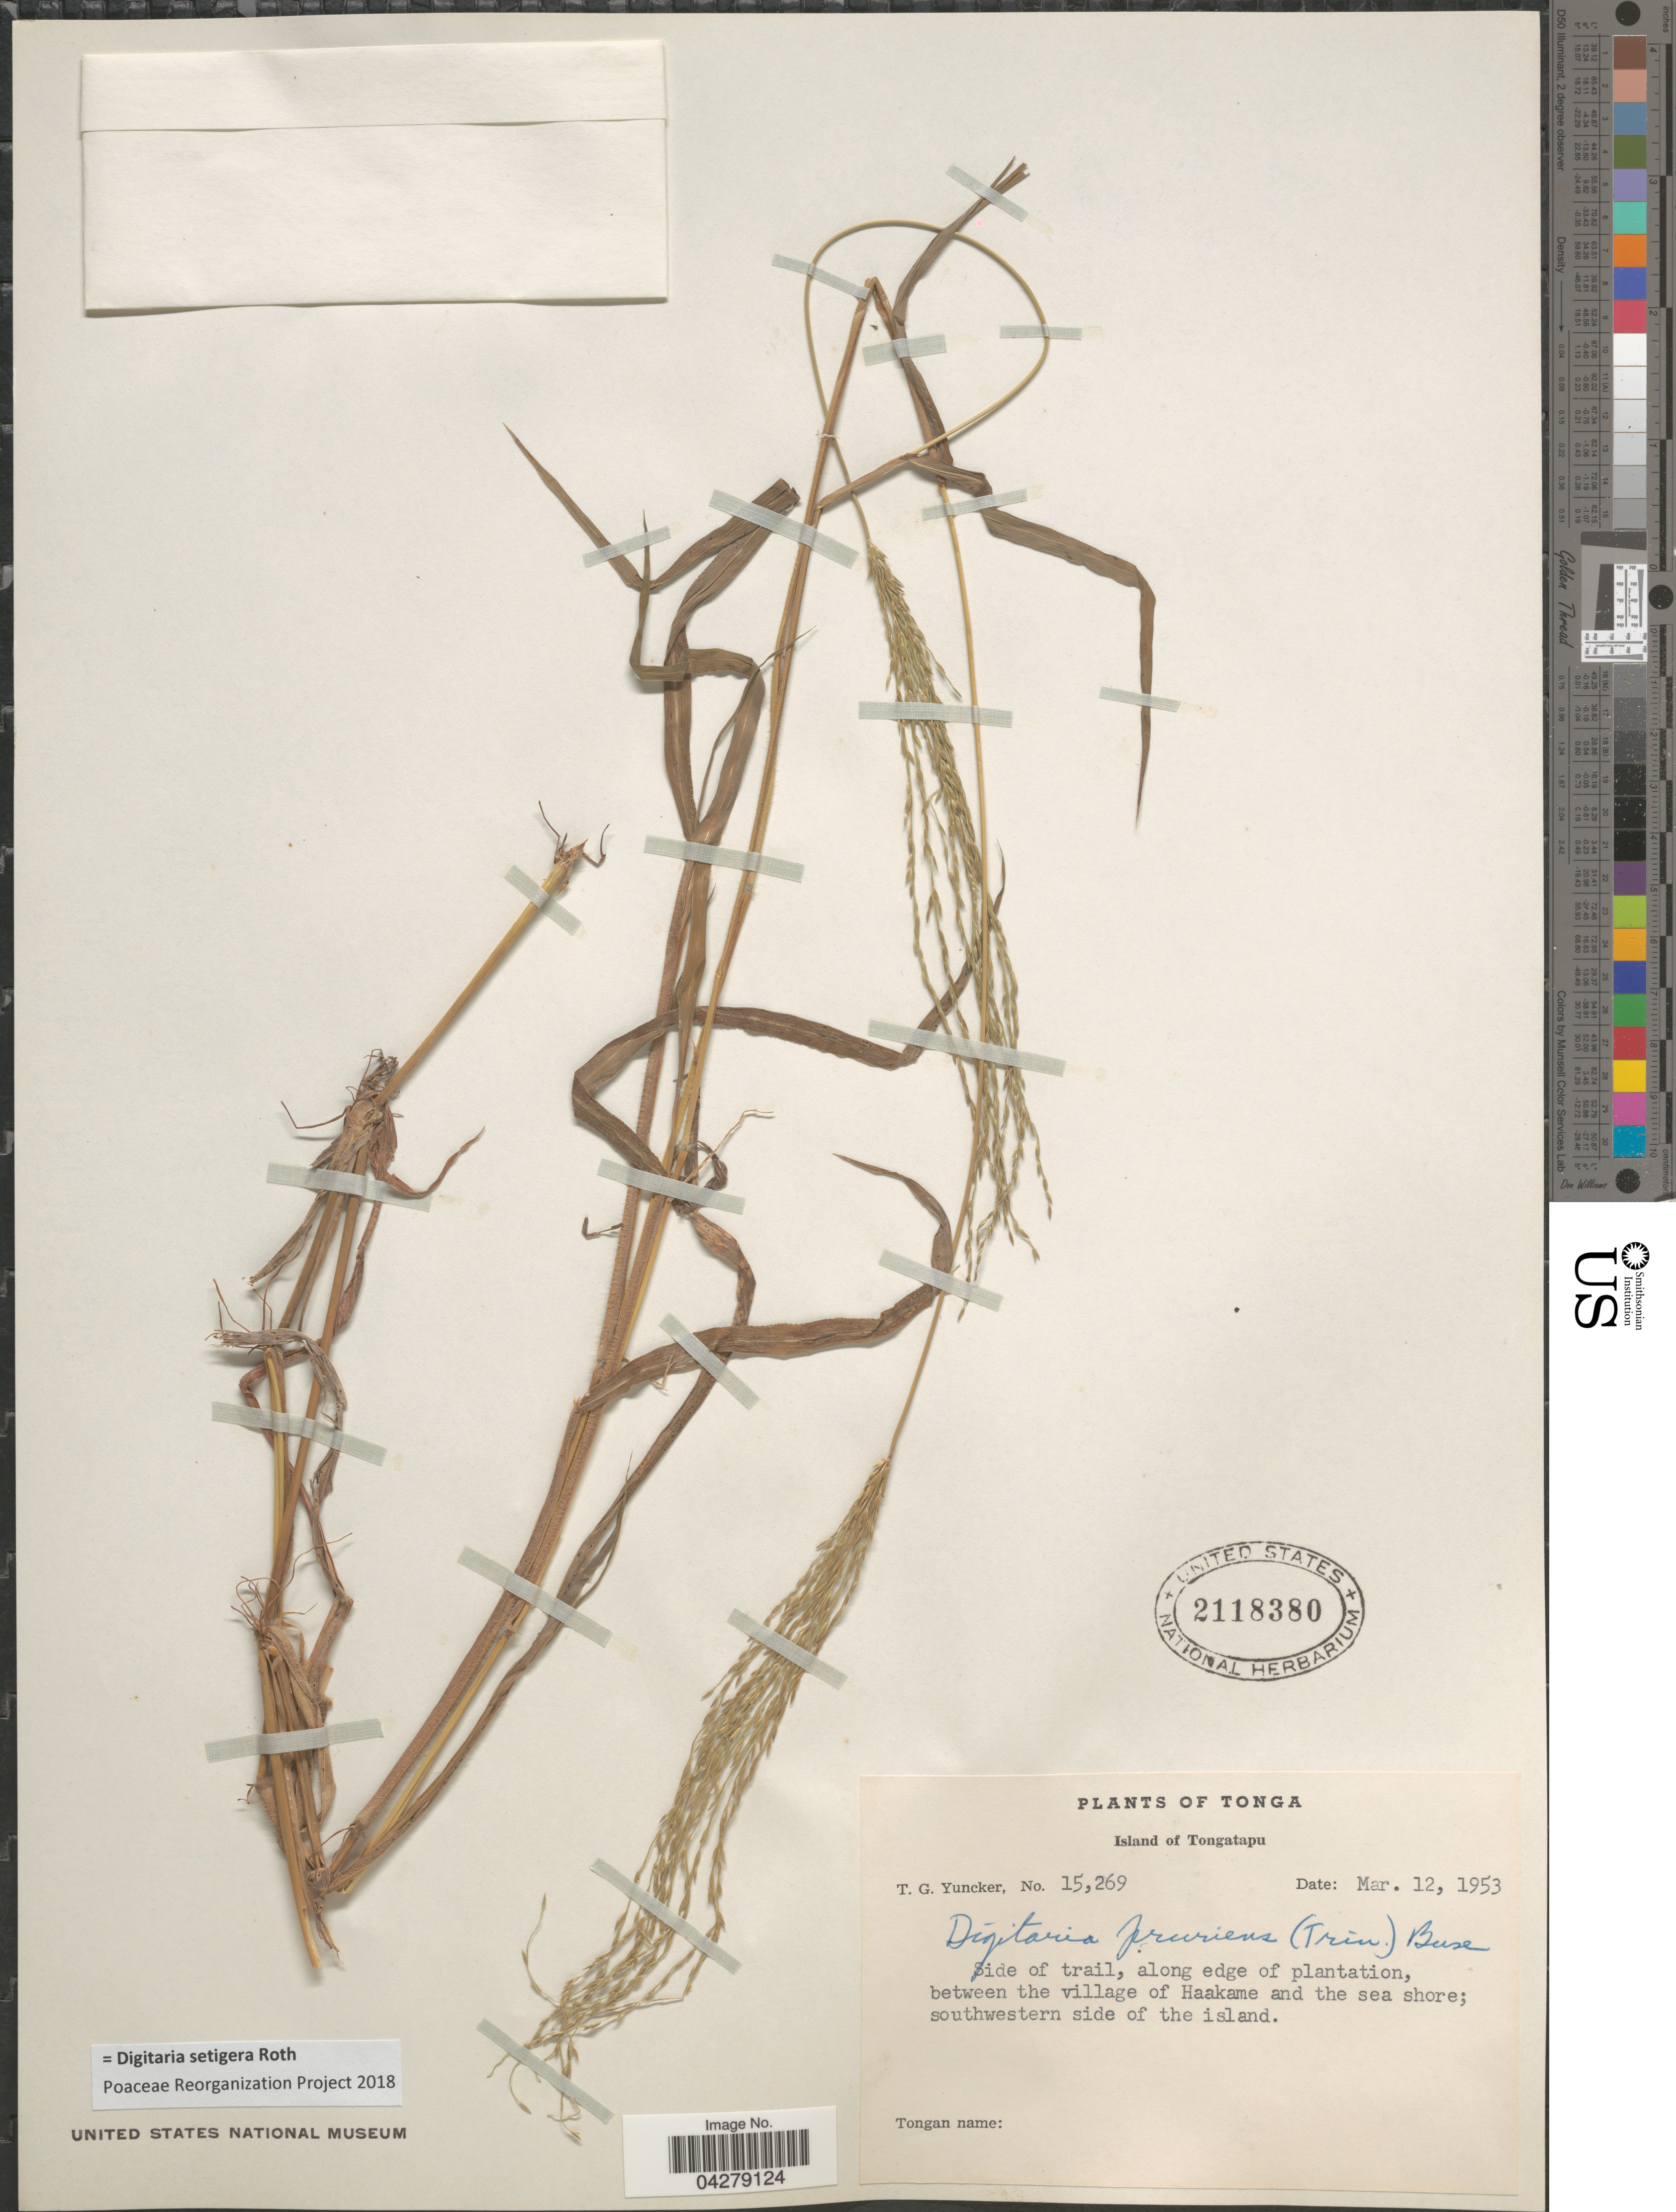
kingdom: Plantae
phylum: Tracheophyta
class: Liliopsida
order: Poales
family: Poaceae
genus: Digitaria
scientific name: Digitaria setigera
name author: Roth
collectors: T. G. Yuncker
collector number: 15269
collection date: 1953-03-12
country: Tonga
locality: Island of Tongatapu. Side of trail, along edge of plantation, between the village of Haakame and the sea shore; southwestern side of the island.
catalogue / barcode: US 2118380